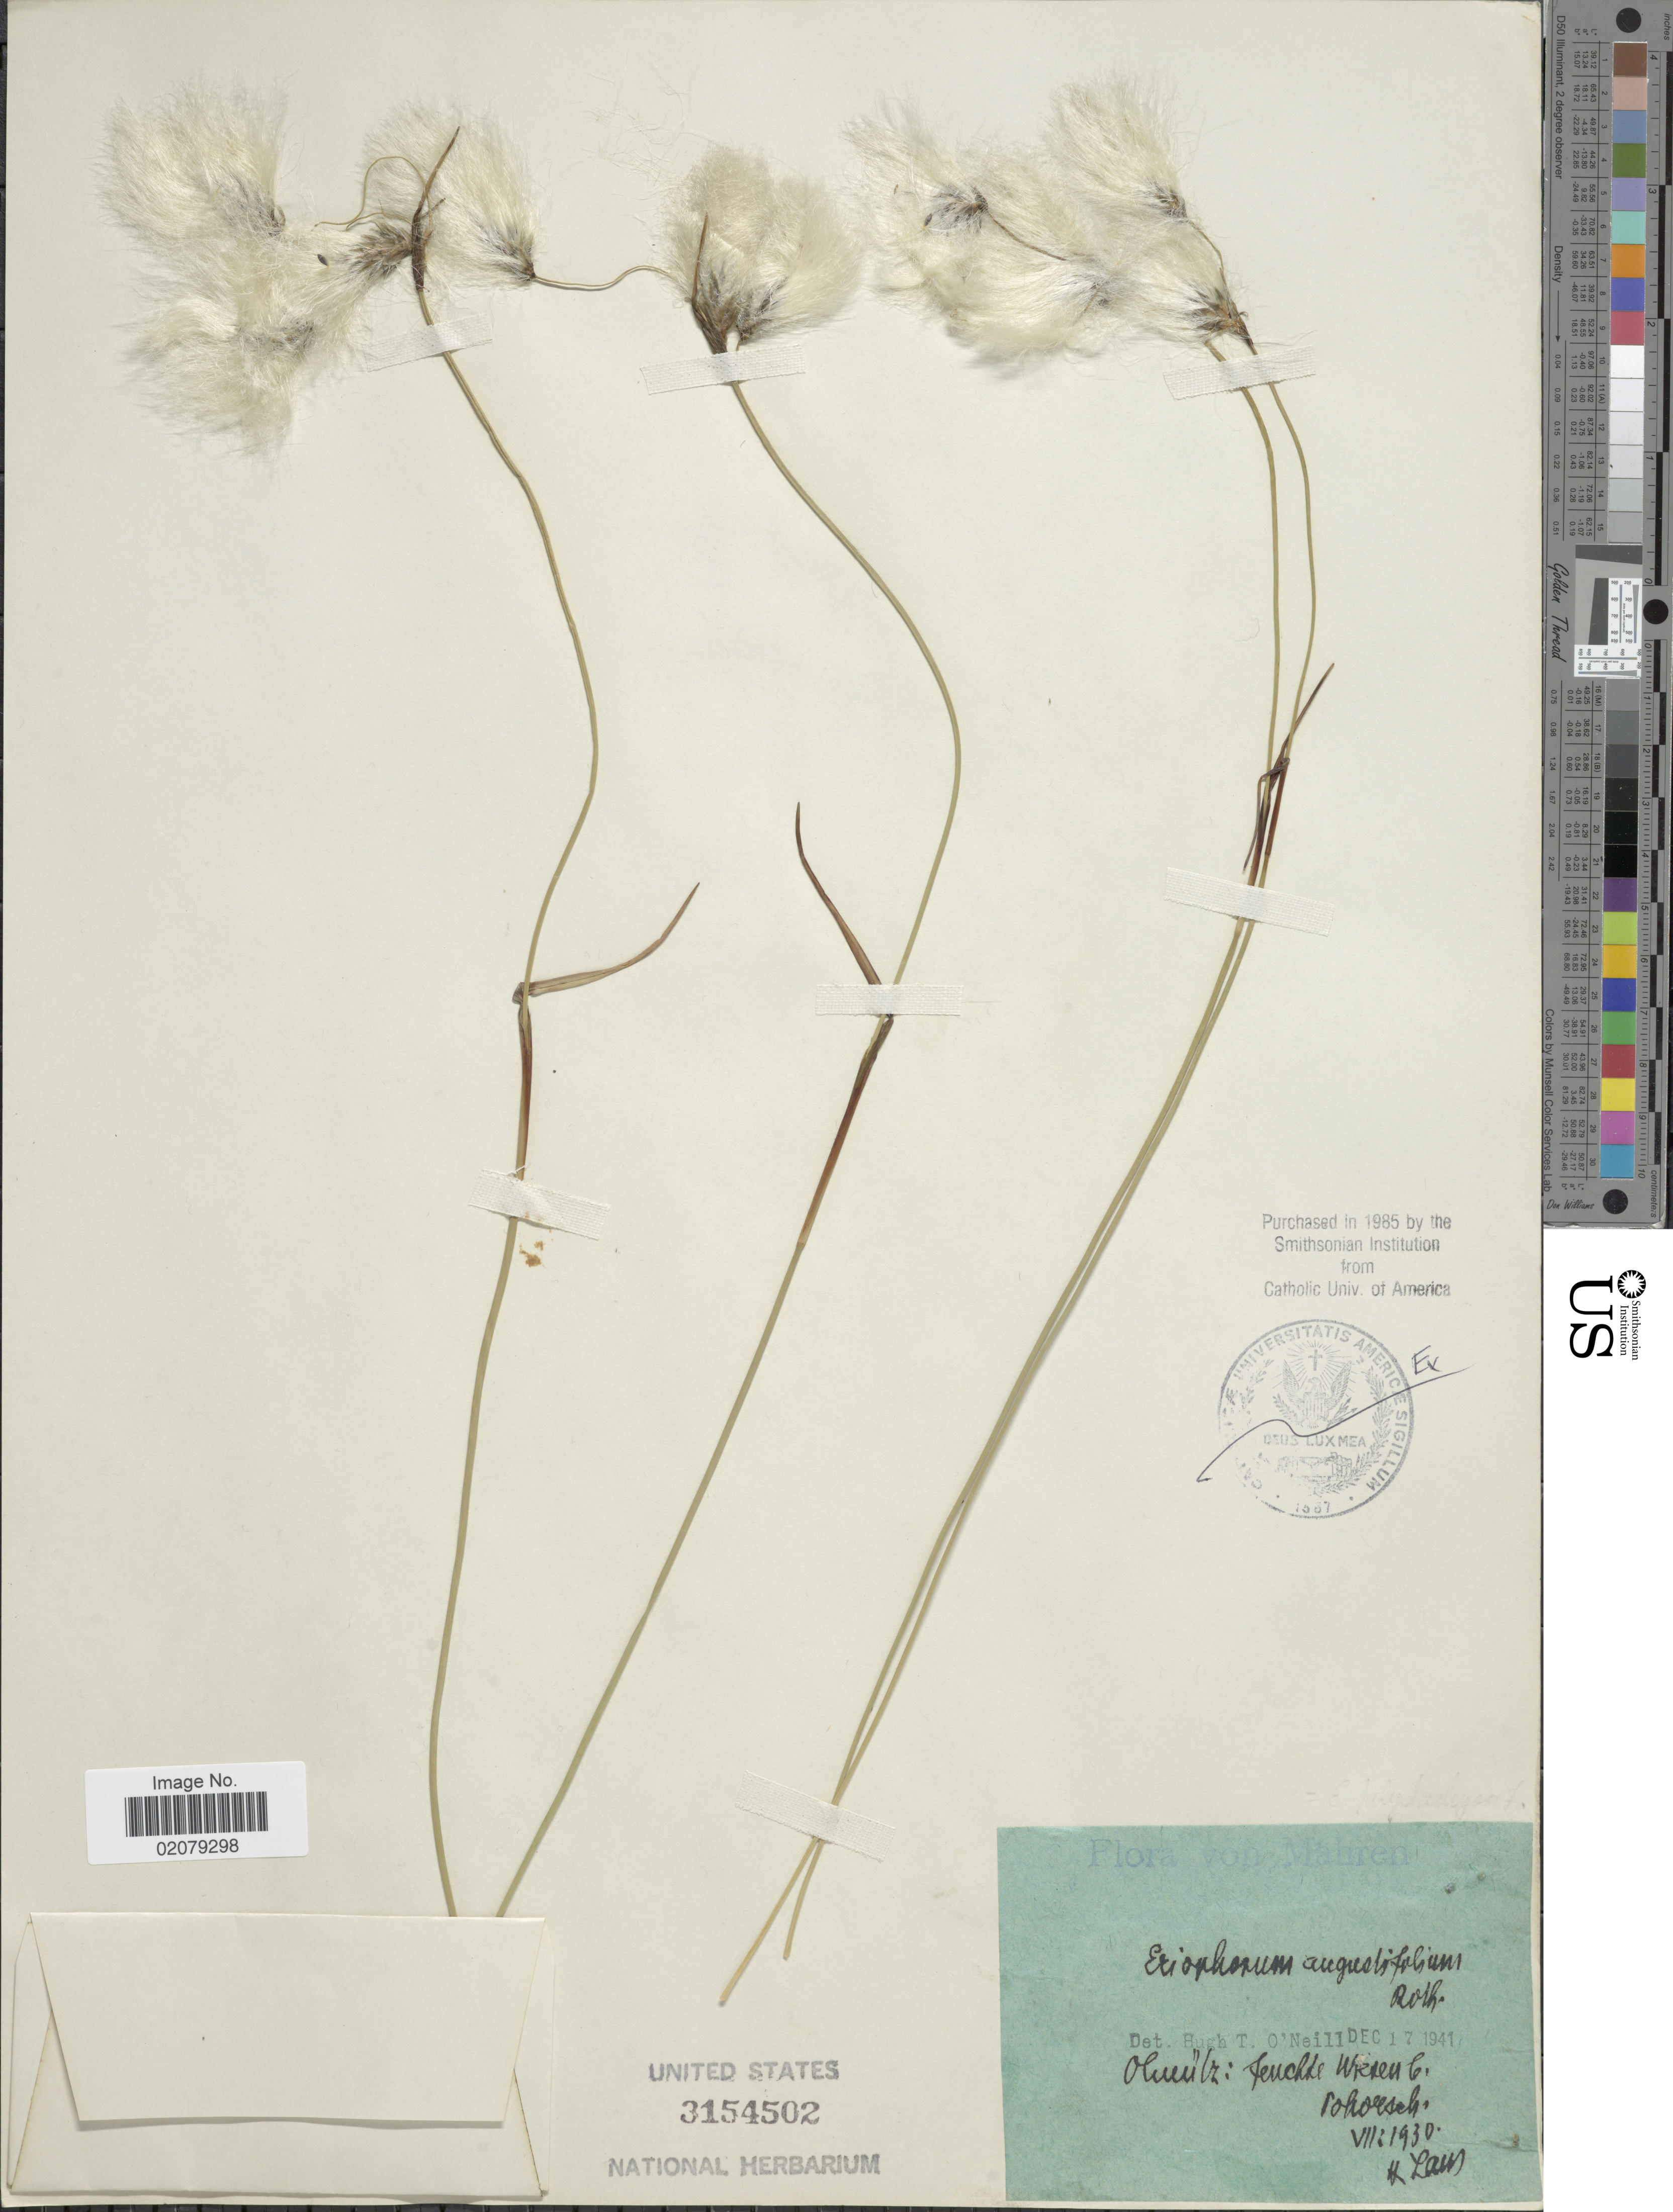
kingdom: Plantae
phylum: Tracheophyta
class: Liliopsida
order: Poales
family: Cyperaceae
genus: Eriophorum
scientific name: Eriophorum angustifolium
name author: Honck.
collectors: H. Laus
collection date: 1930-07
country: Czechia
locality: Mahren, Olmutz: Fecnkle weizen [interpreted]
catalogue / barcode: US 3154502